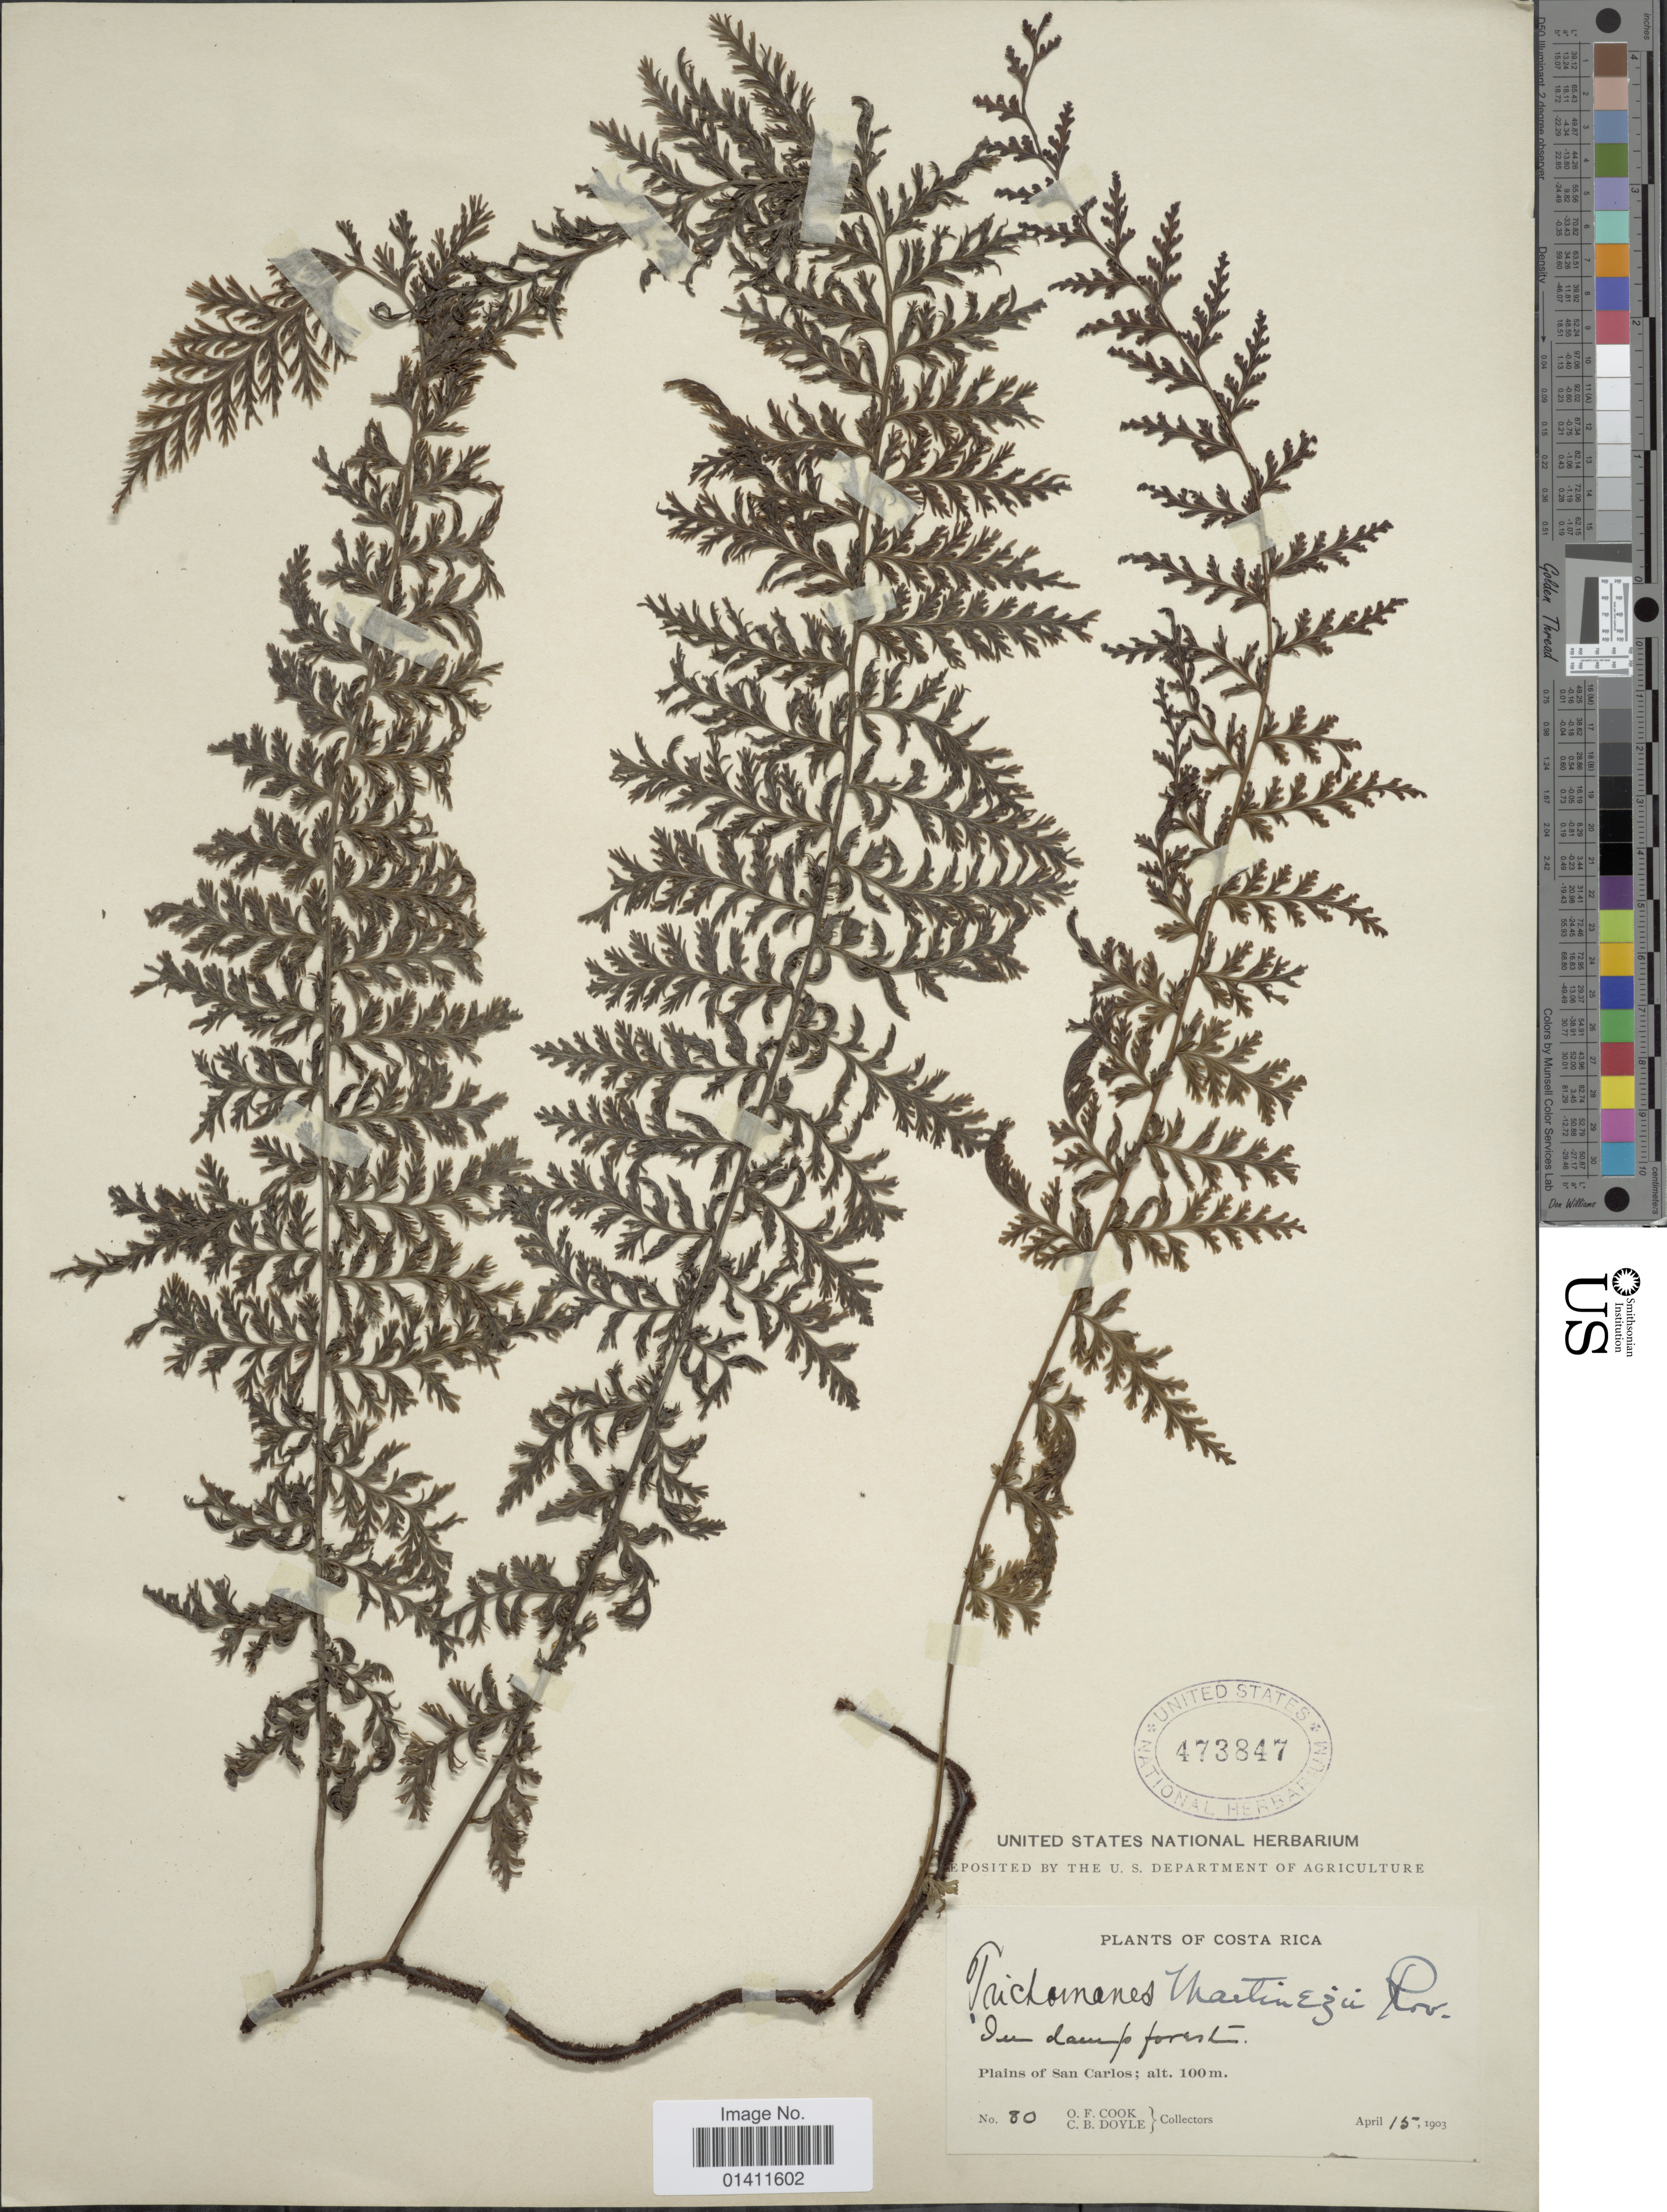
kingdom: Plantae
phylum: Tracheophyta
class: Polypodiopsida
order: Hymenophyllales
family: Hymenophyllaceae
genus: Vandenboschia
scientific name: Vandenboschia collariata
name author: (Bosch) Ebihara & K. Iwats.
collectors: O. F. Cook & C. Doyle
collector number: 80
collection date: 1903-04-15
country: Costa Rica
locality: Plains of San Carlos.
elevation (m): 100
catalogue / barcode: US 473847